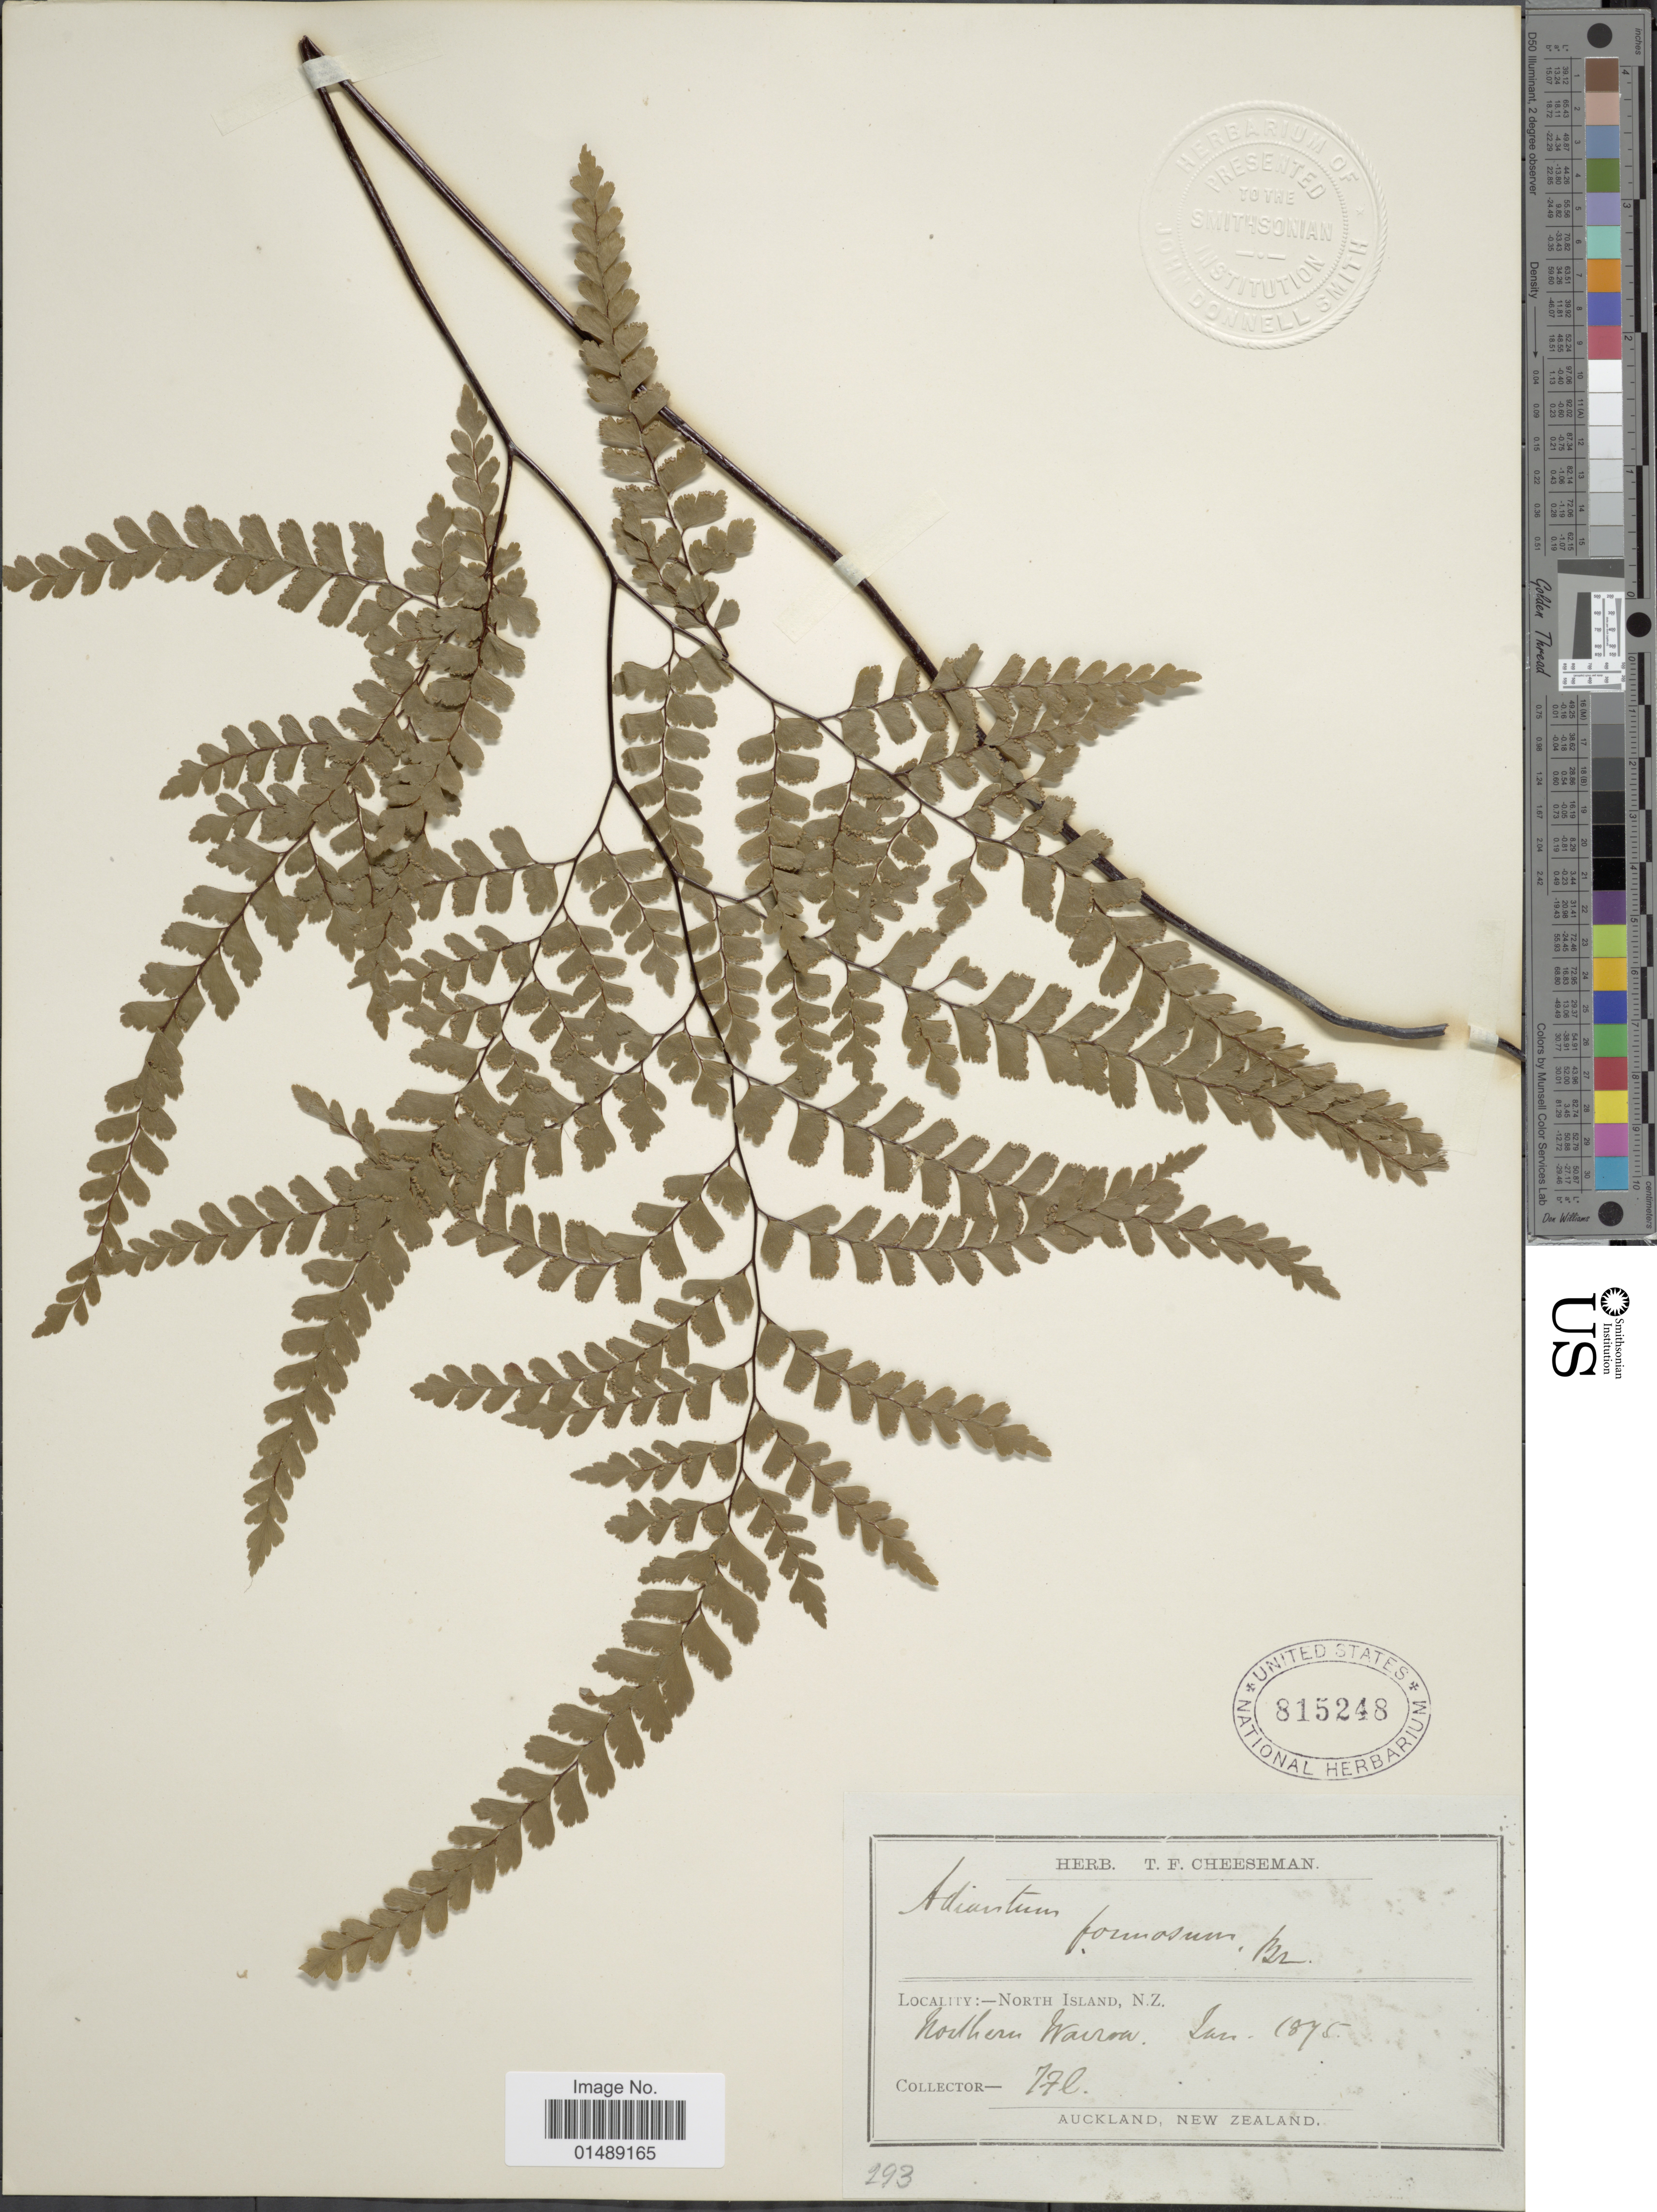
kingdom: Plantae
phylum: Tracheophyta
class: Polypodiopsida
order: Polypodiales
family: Pteridaceae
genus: Adiantum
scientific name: Adiantum formosum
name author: R. Br.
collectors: T. F. Cheeseman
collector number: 193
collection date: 1875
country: New Zealand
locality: North Island, N.Z., Northern Wairoa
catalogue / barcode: US 815248